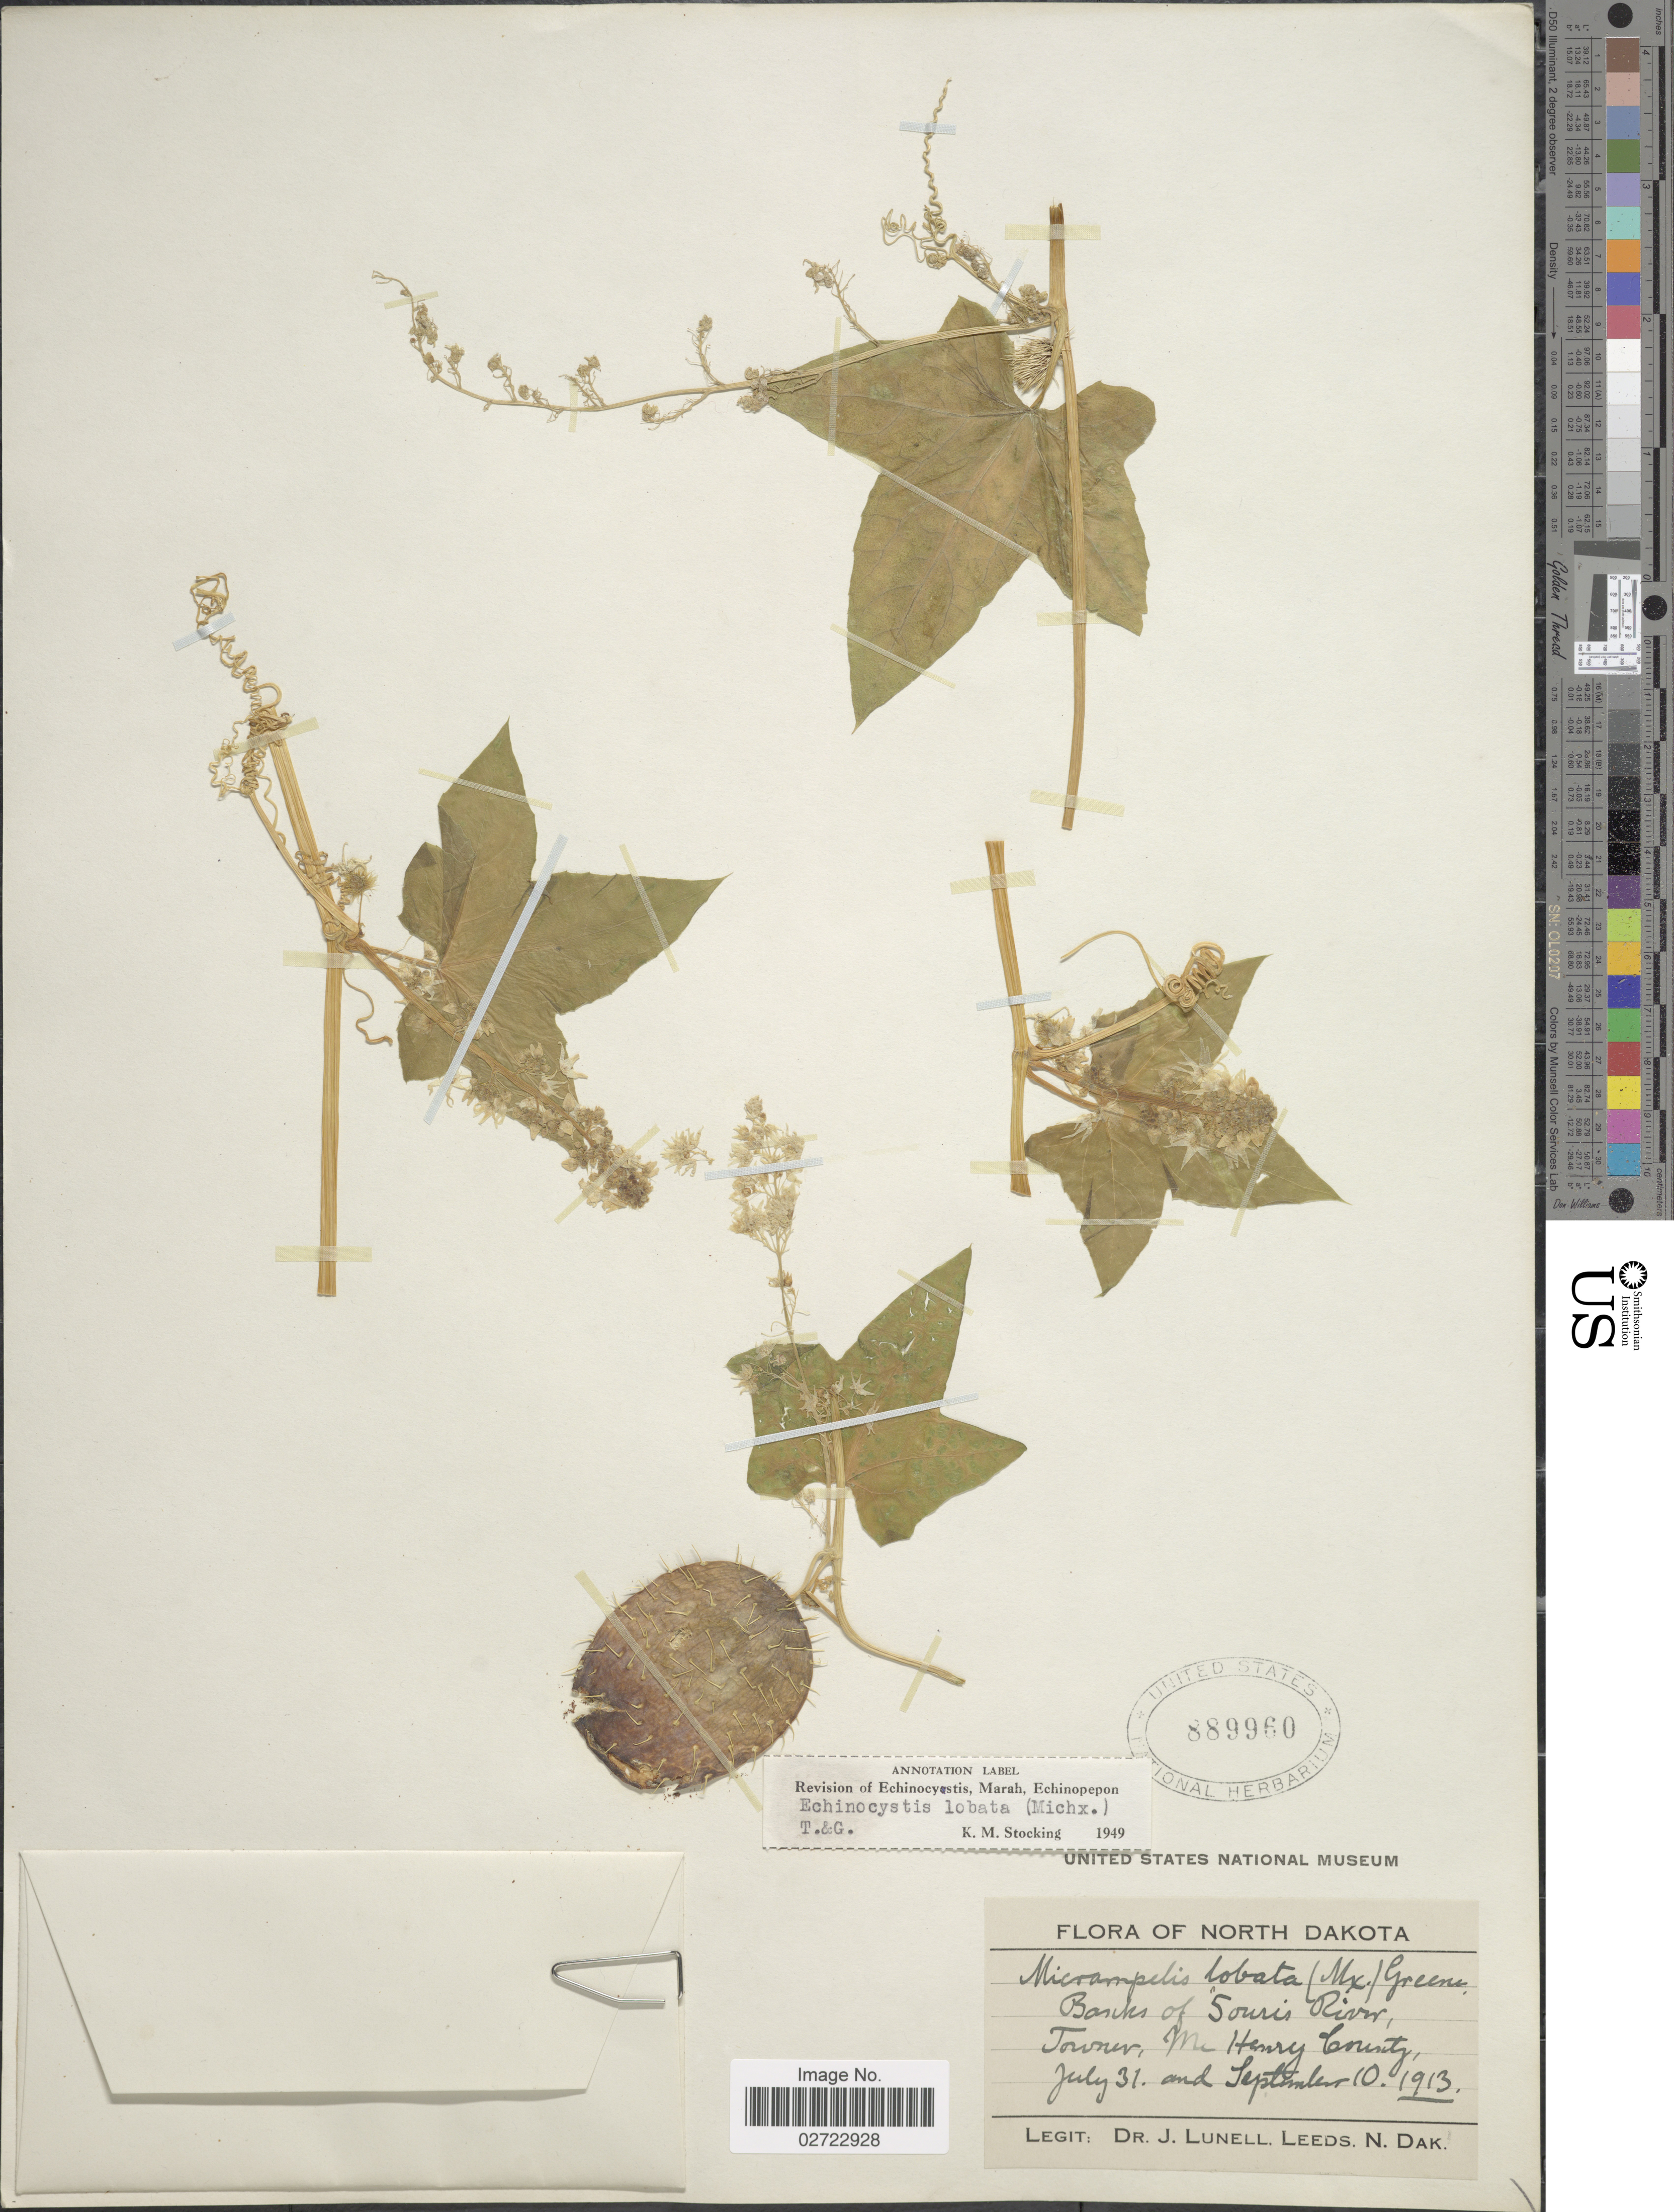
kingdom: Plantae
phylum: Tracheophyta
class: Magnoliopsida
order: Cucurbitales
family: Cucurbitaceae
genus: Echinocystis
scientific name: Echinocystis lobata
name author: (Michx.) Torr. & A. Gray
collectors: J. Lunell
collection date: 1913-07-31/1913-09-10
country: United States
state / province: North Dakota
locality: Banks of Souris River, Towner, Mc Henry County.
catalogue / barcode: US 889960